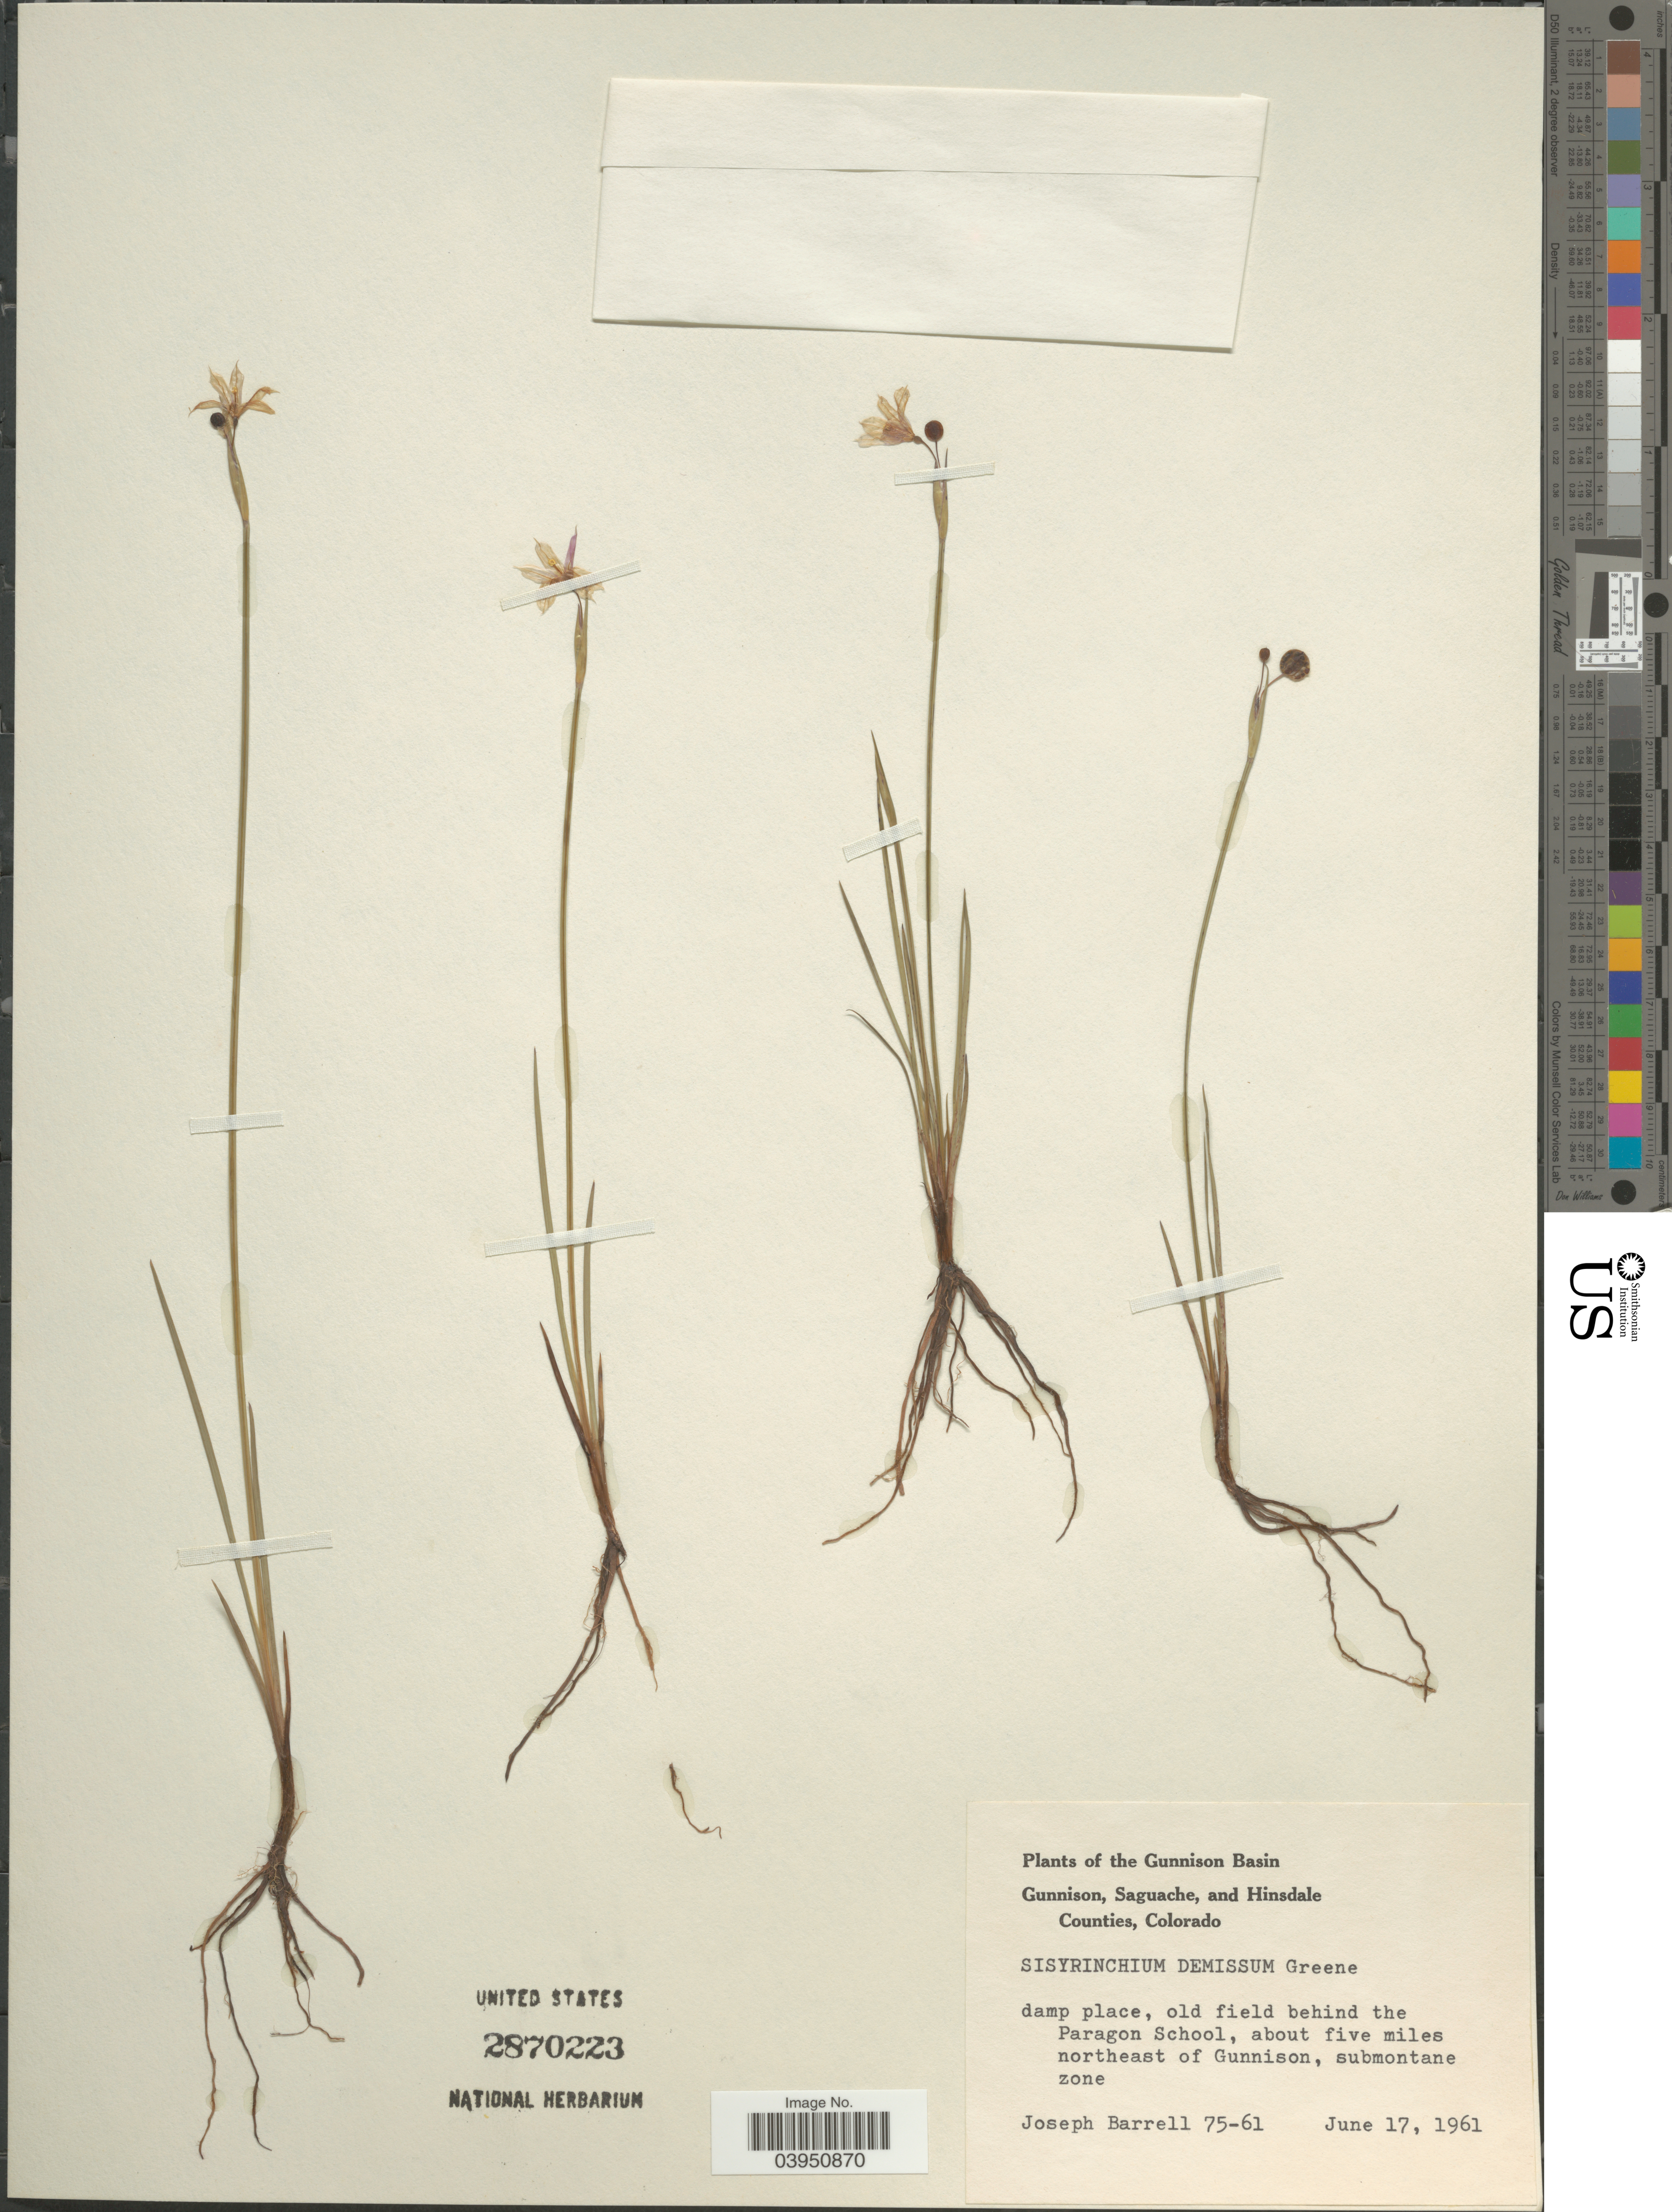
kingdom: Plantae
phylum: Tracheophyta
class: Liliopsida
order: Asparagales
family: Iridaceae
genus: Sisyrinchium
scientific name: Sisyrinchium demissum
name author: Greene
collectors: J. Barrell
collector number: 75-61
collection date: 1961-06-17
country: United States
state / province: Colorado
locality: The Gunnison Basin. Behind the Paragon School, about five miles northeast of Gunnison.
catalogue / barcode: US 2870223